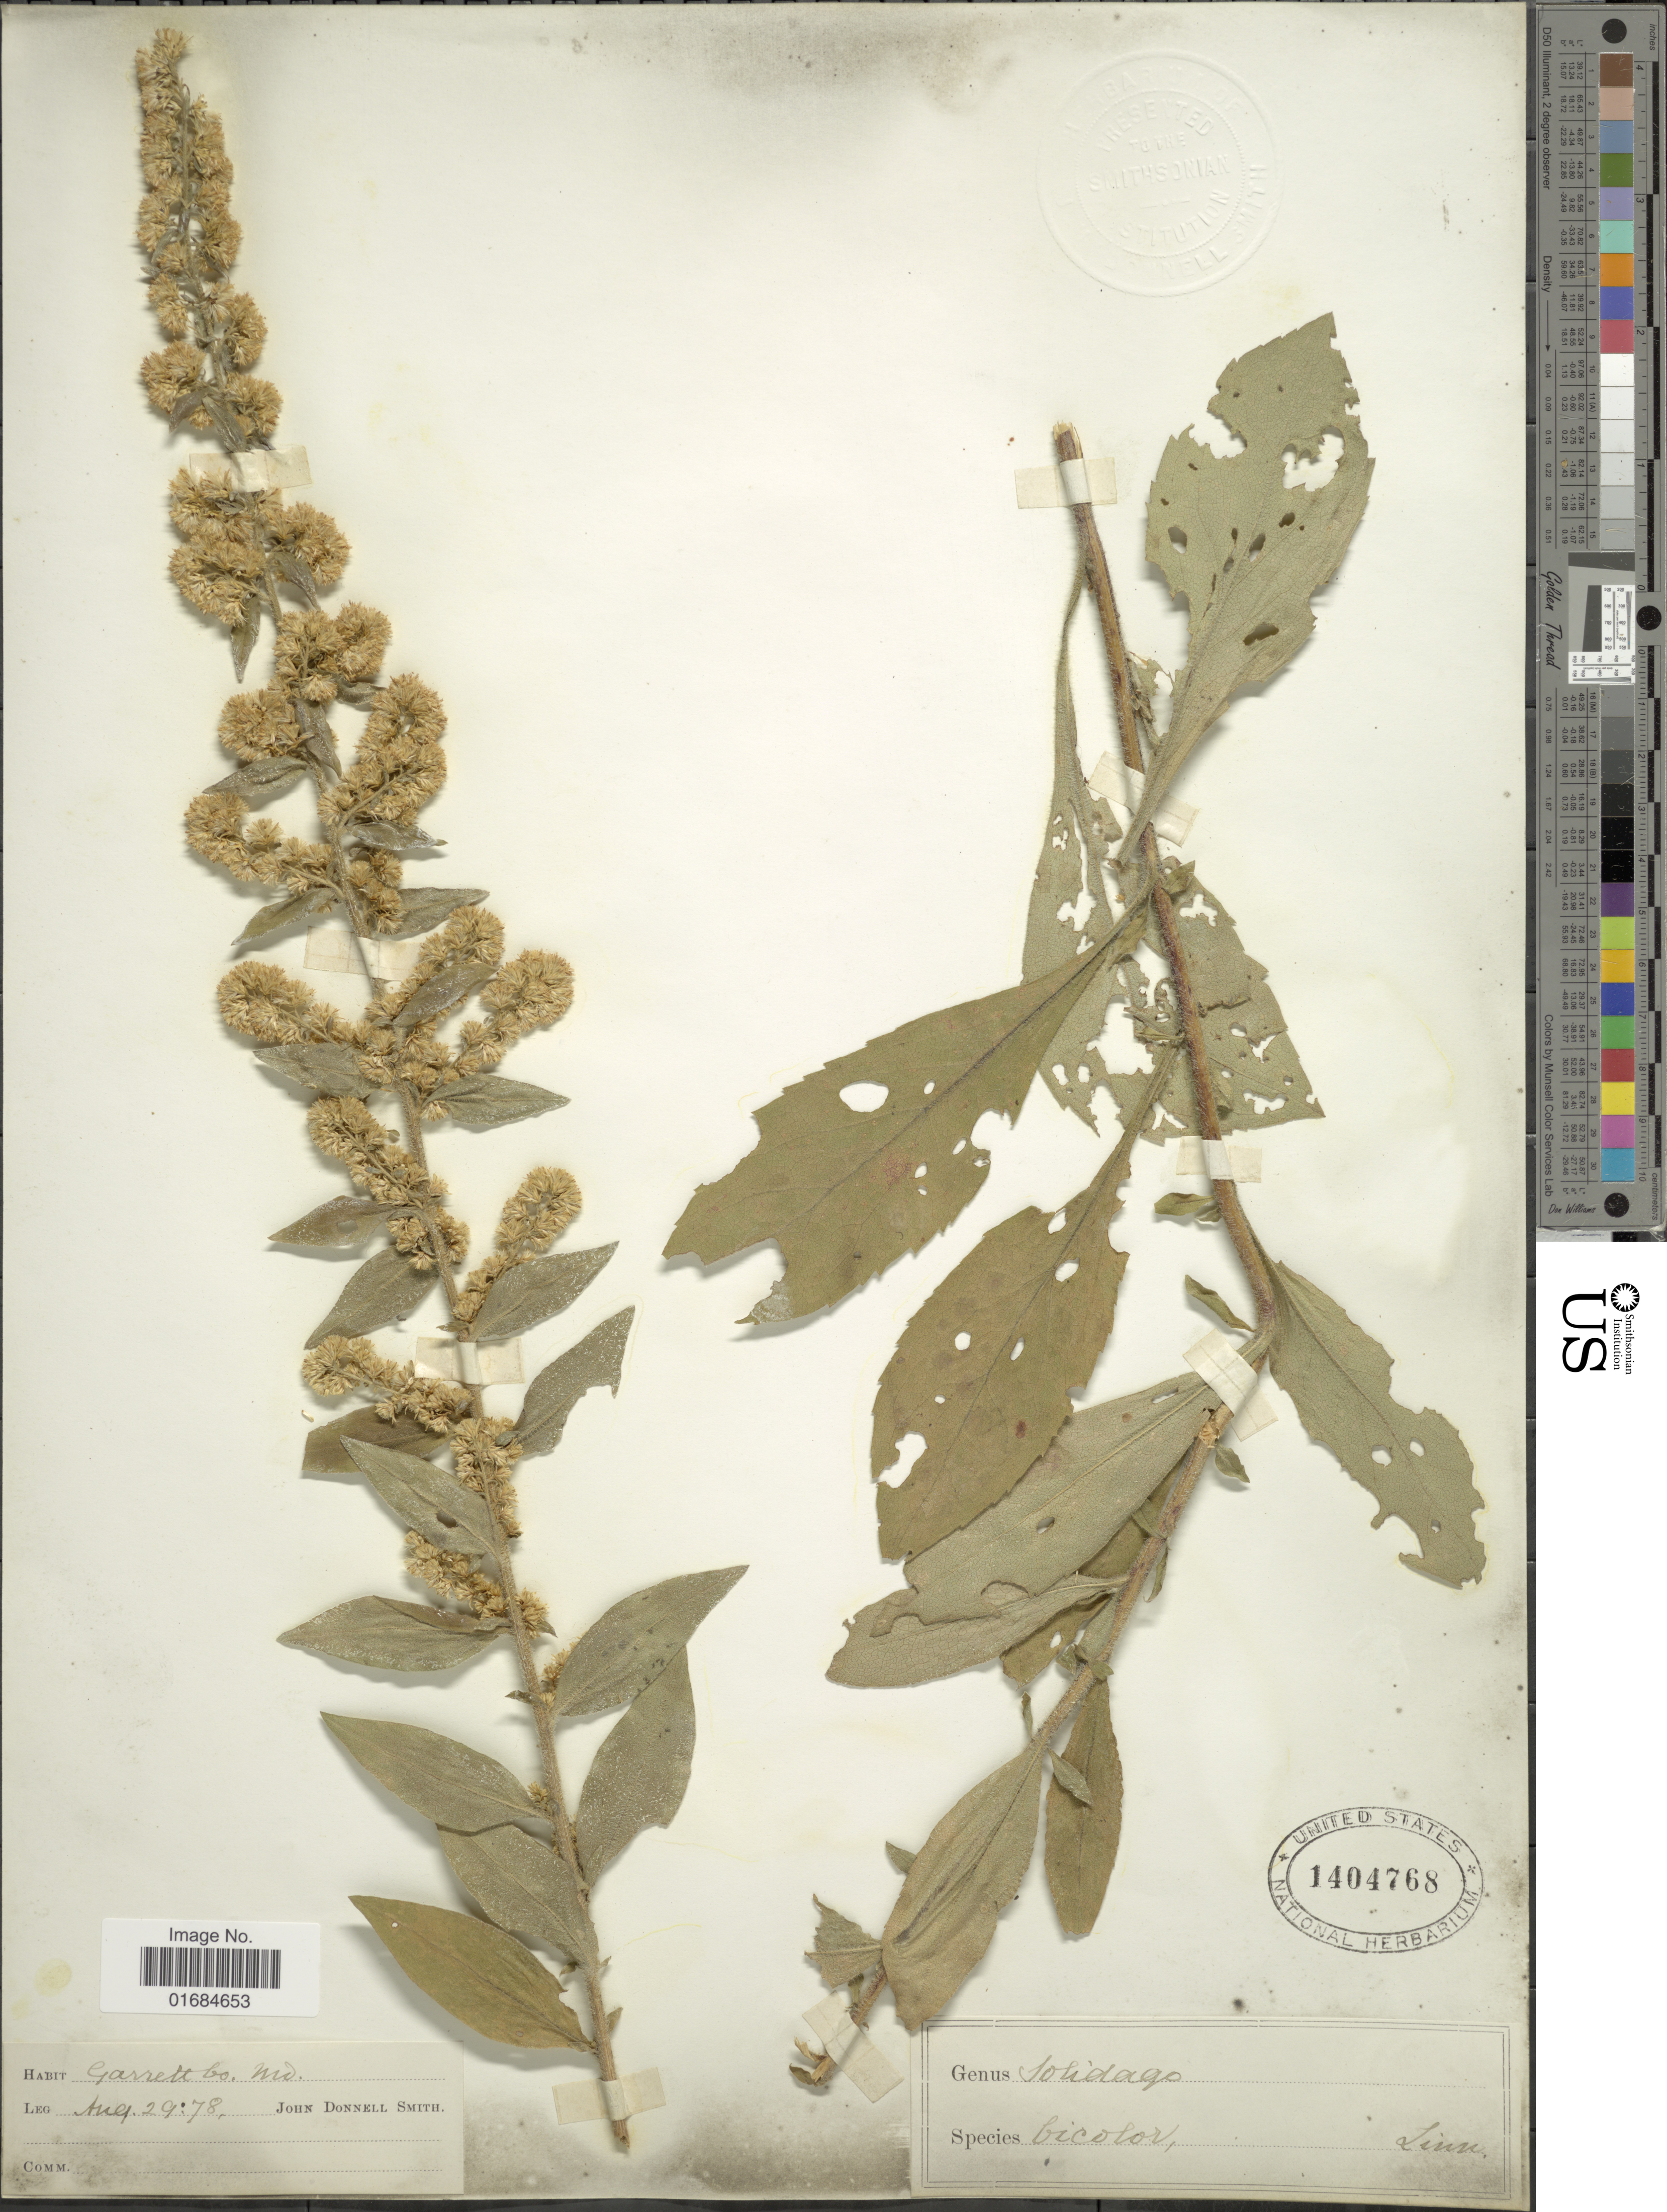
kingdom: Plantae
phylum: Tracheophyta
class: Magnoliopsida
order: Asterales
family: Asteraceae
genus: Solidago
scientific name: Solidago bicolor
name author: L.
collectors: J. Donnell Smith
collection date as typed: Transcribed d/m/y: 29/8/78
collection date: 1878-08-29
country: United States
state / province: Maryland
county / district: Garrett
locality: Garrett Co.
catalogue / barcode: US 1404768